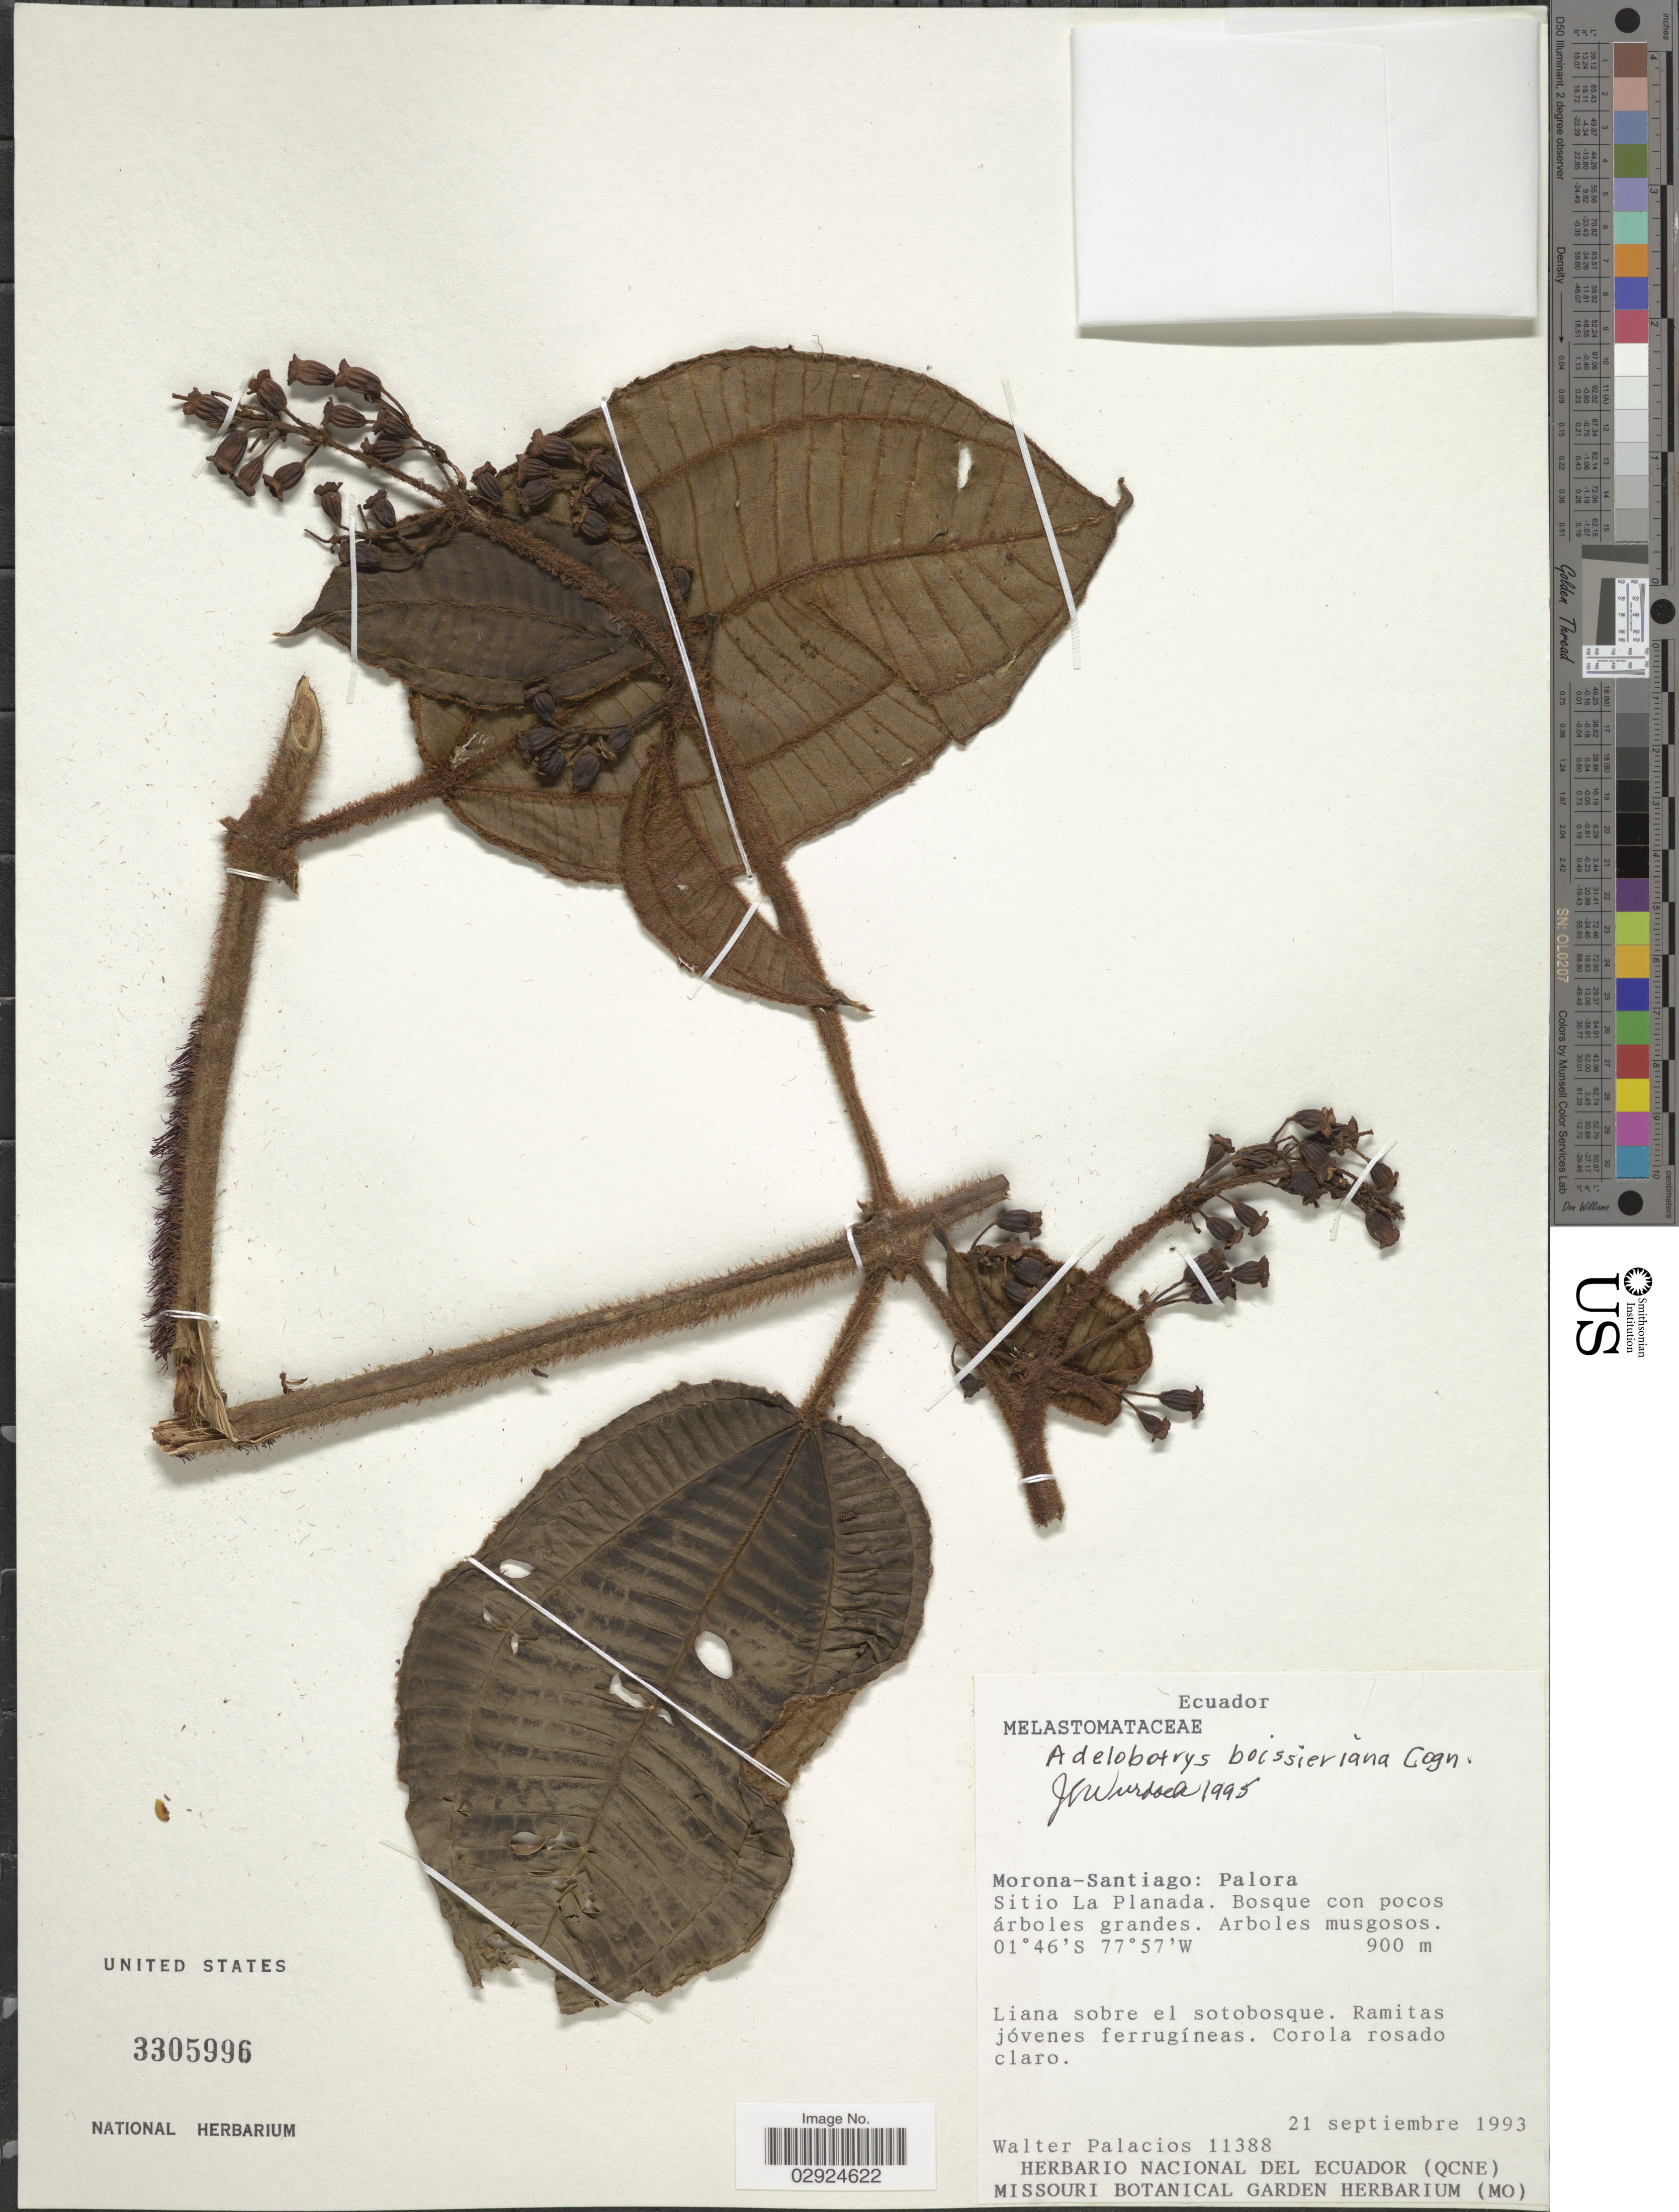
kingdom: Plantae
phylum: Tracheophyta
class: Magnoliopsida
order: Myrtales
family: Melastomataceae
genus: Adelobotrys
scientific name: Adelobotrys boissieriana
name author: Cogn.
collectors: W. Palacios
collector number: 11388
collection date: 1993-09-21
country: Ecuador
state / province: Morona-Santiago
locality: Palora. Sitio La Planada.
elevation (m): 900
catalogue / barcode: US 3305996